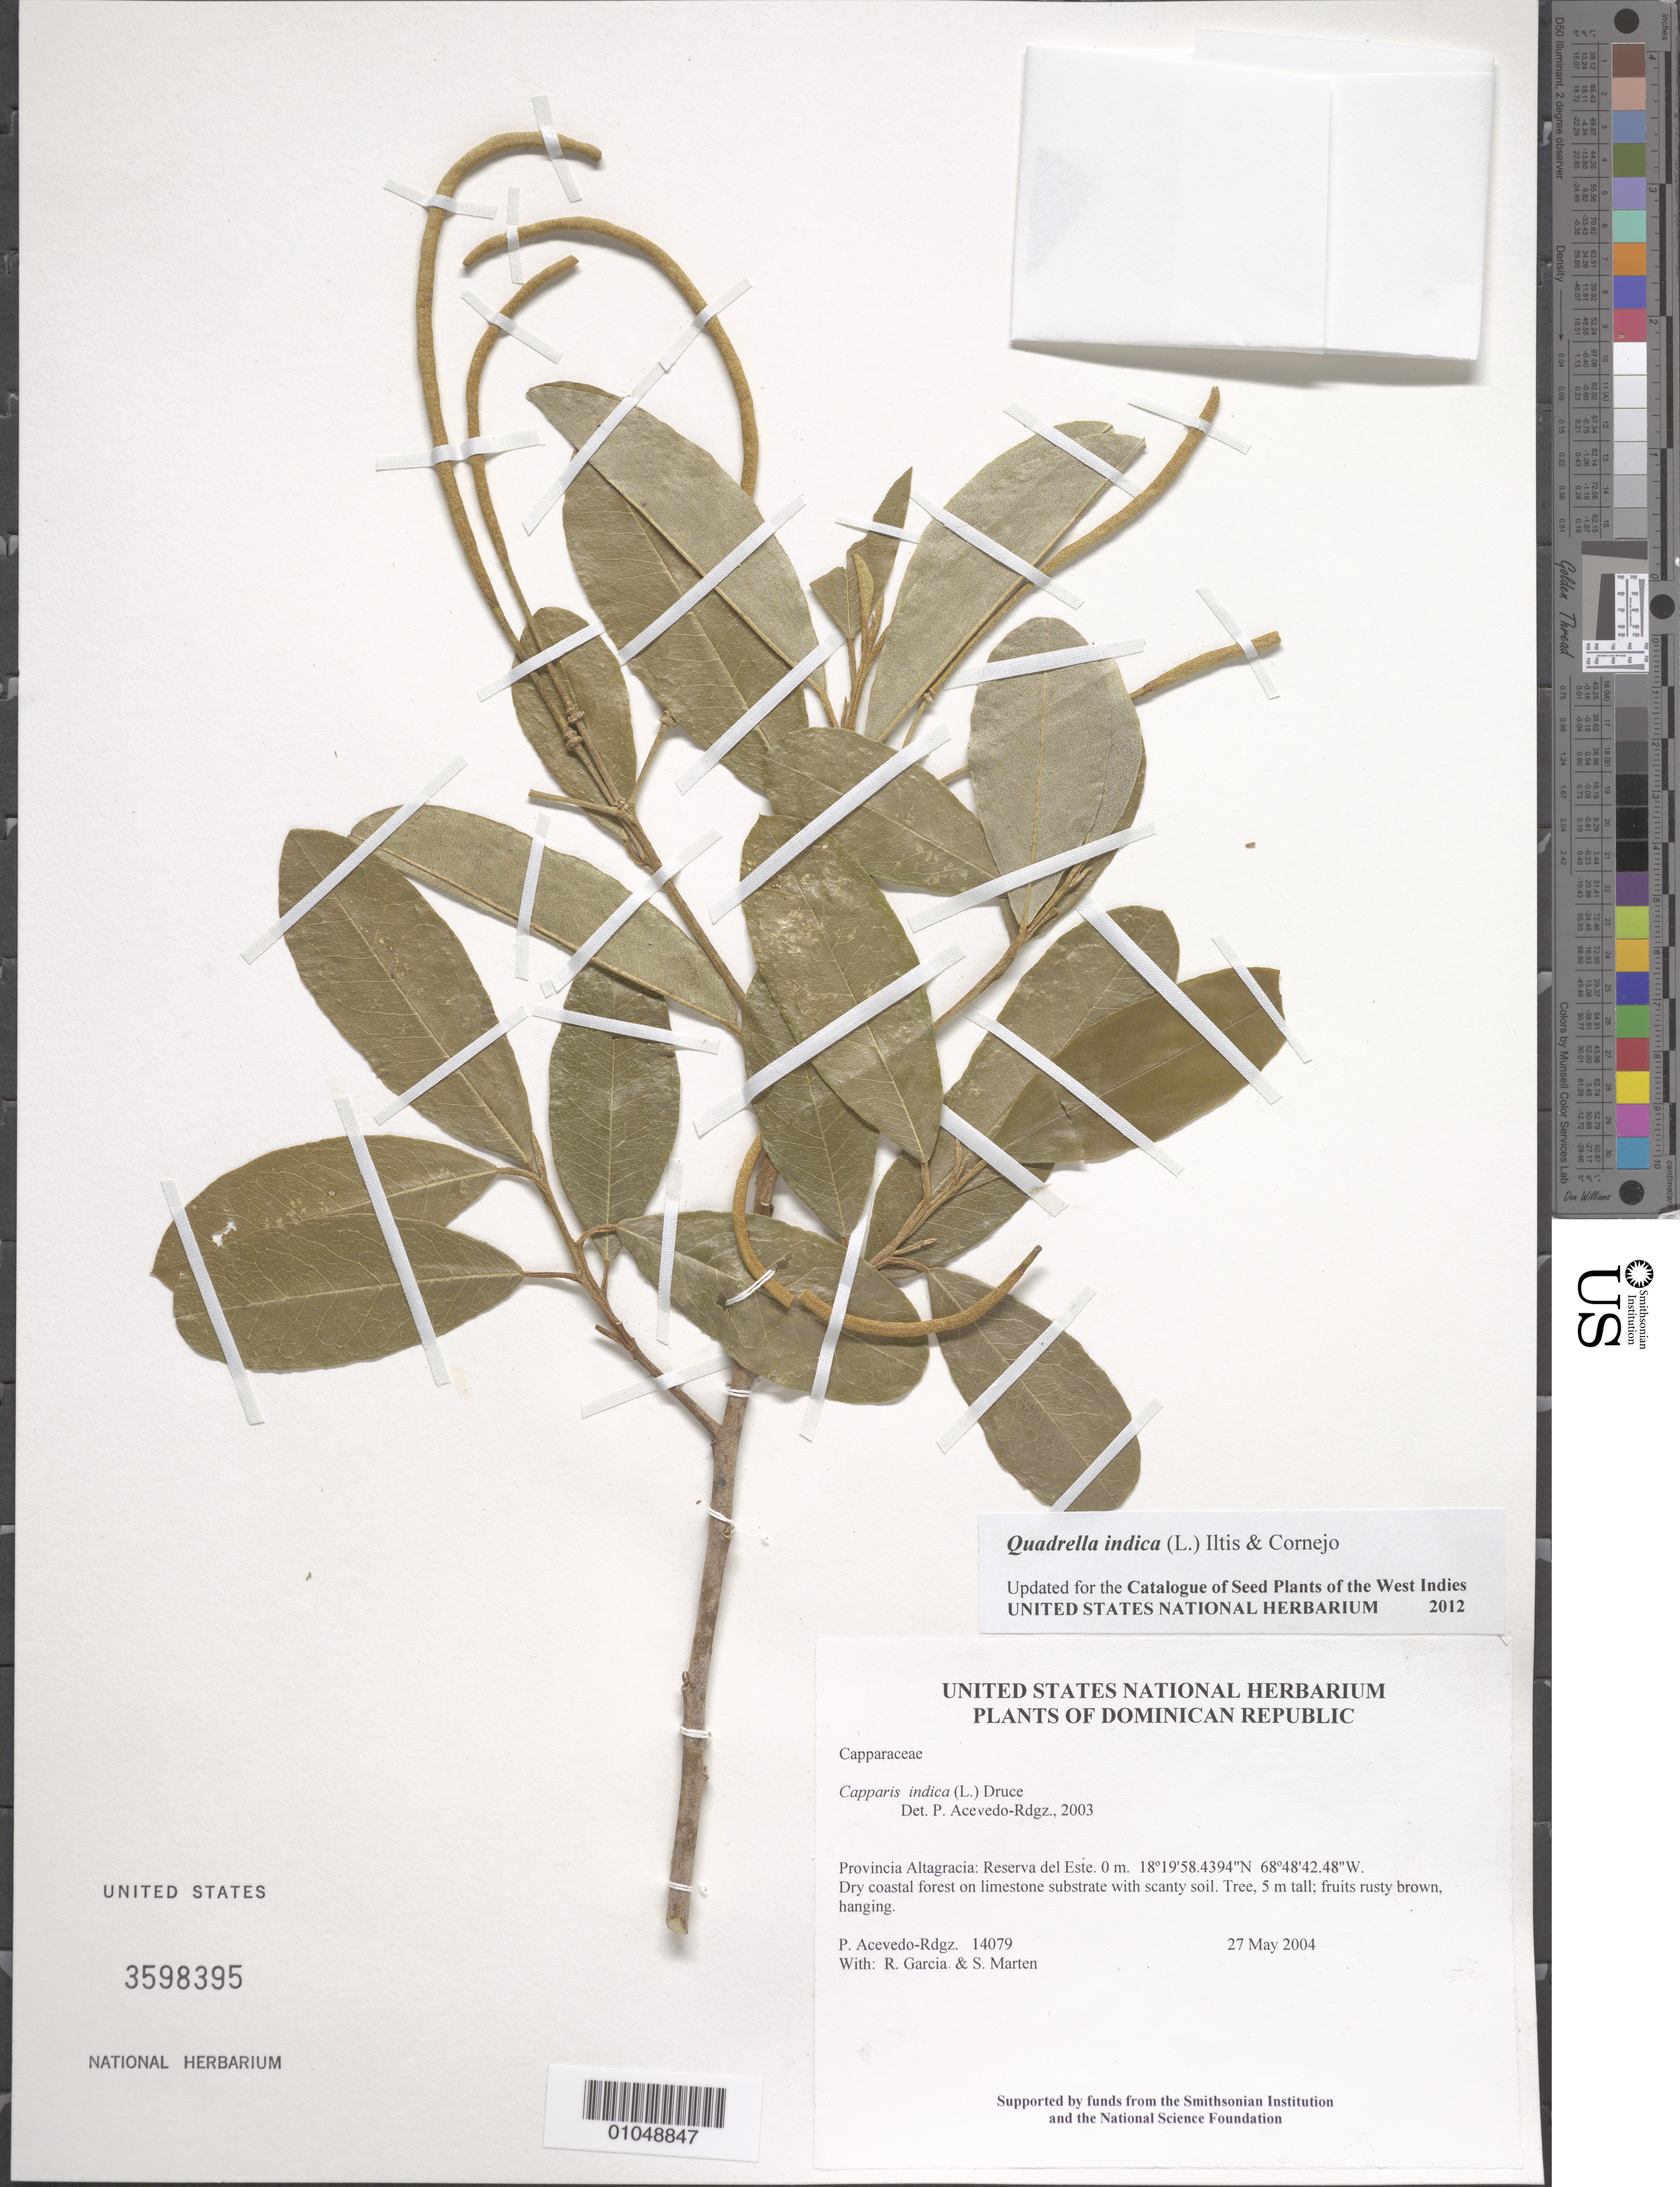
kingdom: Plantae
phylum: Tracheophyta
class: Magnoliopsida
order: Brassicales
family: Capparaceae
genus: Quadrella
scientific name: Quadrella indica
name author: (L.) Iltis & Cornejo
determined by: Acevedo-Rodríguez, P., (BOT), Smithsonian Institution - National Museum of Natural History (UNITED STATES)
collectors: P. Acevedo-Rodr., R. G. García & S. Marten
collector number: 14079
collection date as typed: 27 May 2004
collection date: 2004-05-27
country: Dominican Republic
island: Hispaniola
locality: Provincia Altagracia: Reserva del Este.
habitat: Dry coastal forest on limestone substrate with scanty soil.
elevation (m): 0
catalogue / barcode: US 3598395